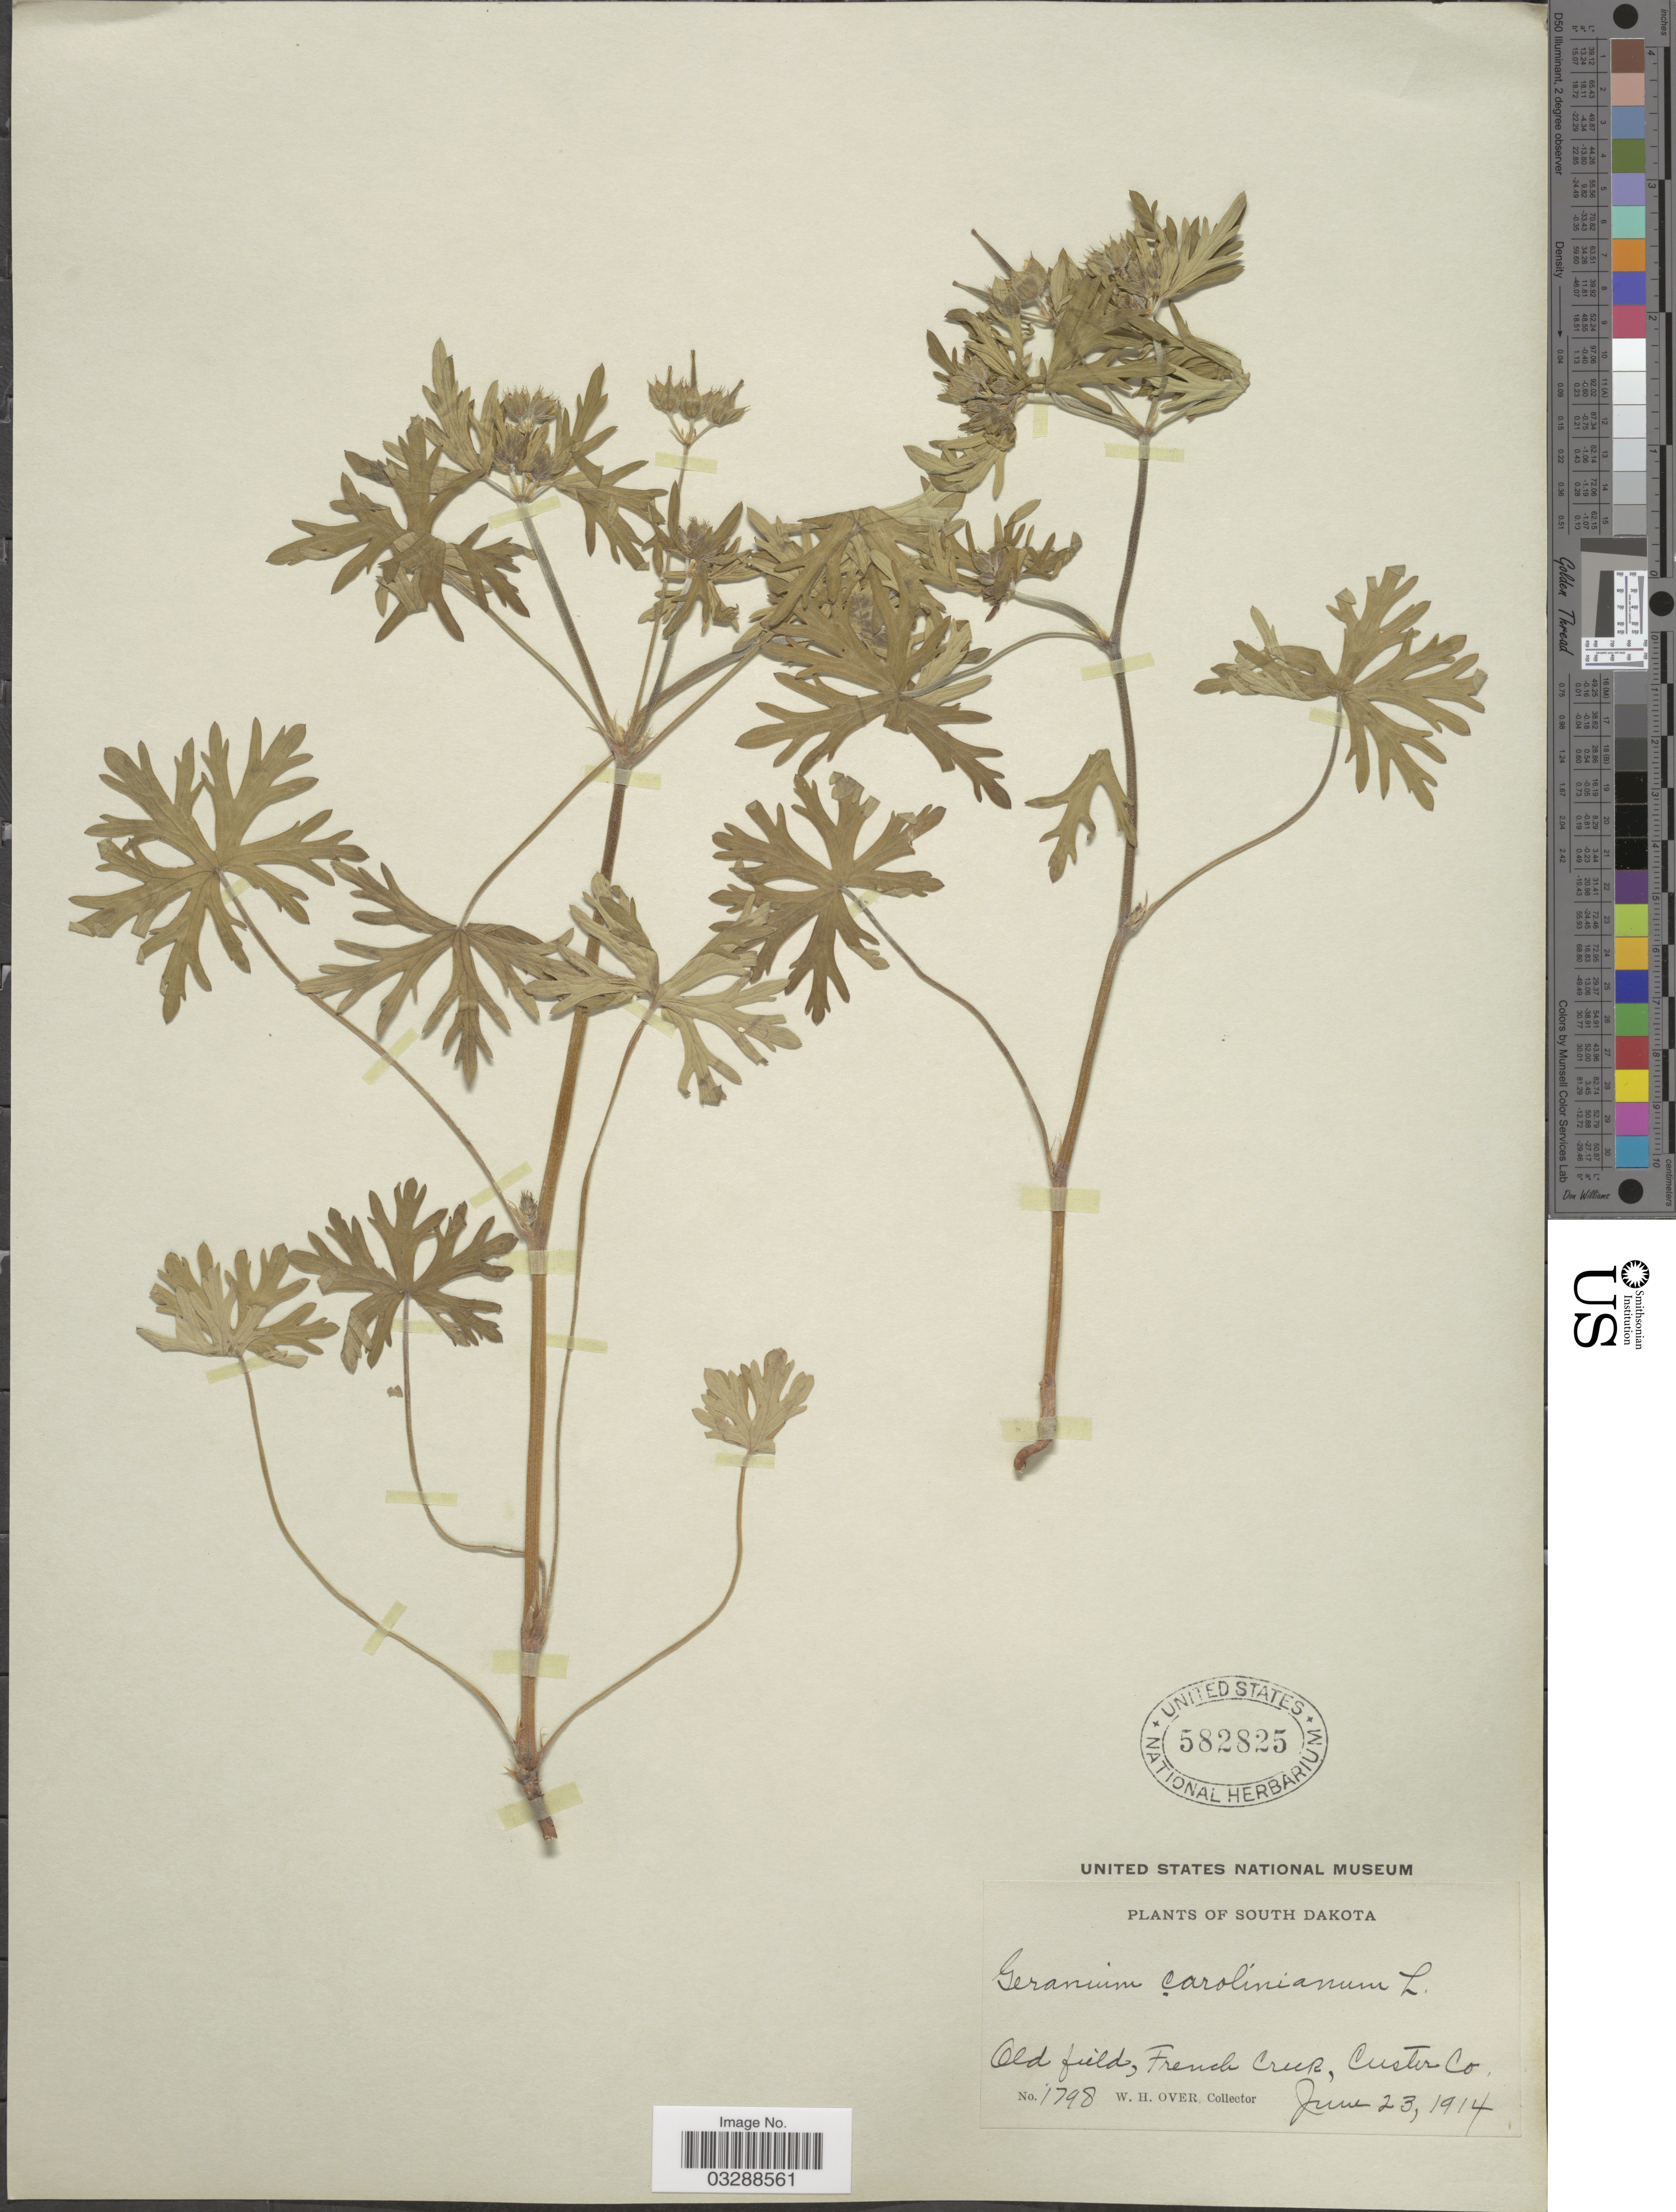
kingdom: Plantae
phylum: Tracheophyta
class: Magnoliopsida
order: Geraniales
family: Geraniaceae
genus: Geranium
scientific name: Geranium carolinianum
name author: L.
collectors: W. Over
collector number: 1798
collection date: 1914-06-23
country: United States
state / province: South Dakota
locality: Old field, French Creek, Custer Co.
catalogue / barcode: US 582825